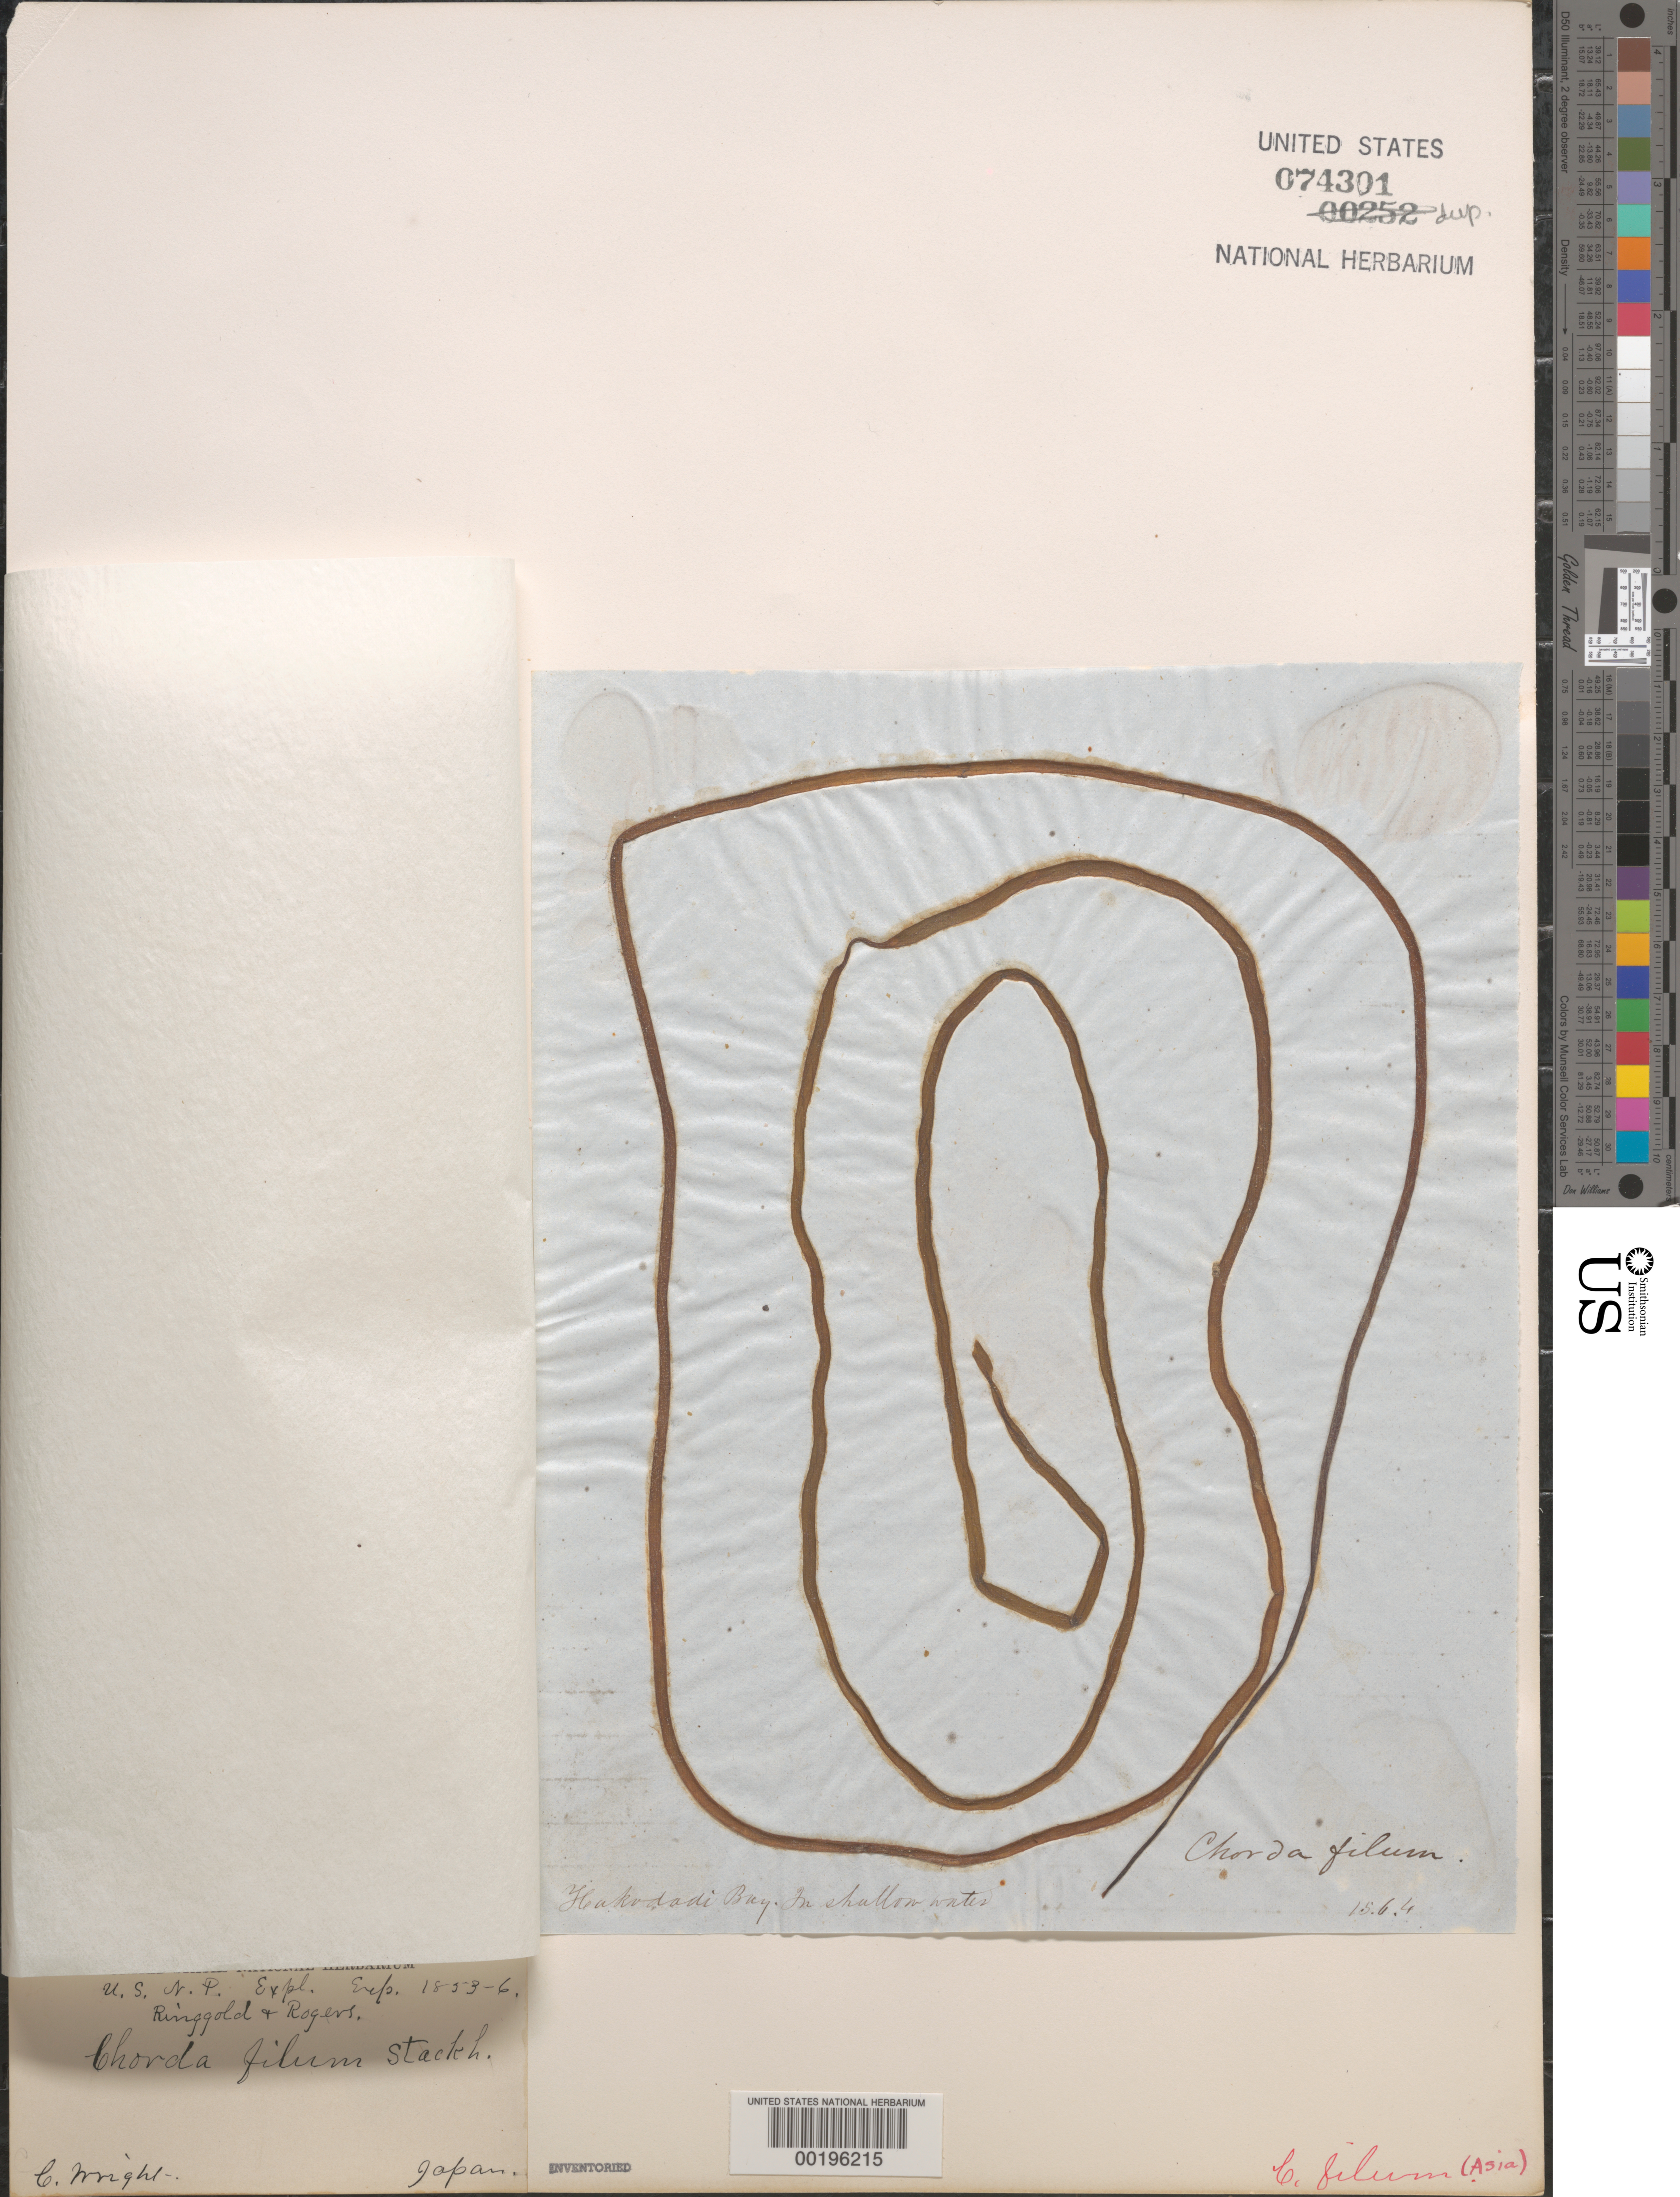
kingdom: Chromista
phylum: Ochrophyta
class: Phaeophyceae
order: Laminariales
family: Chordaceae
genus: Chorda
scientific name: Chorda filum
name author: (L.) Stackh.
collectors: C. Wright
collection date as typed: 15 Jun 1854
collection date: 1854-06-15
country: Japan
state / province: Hokkaido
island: Hokkaido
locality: Hakodate Bay (Hakodadi Bay)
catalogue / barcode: US 74301